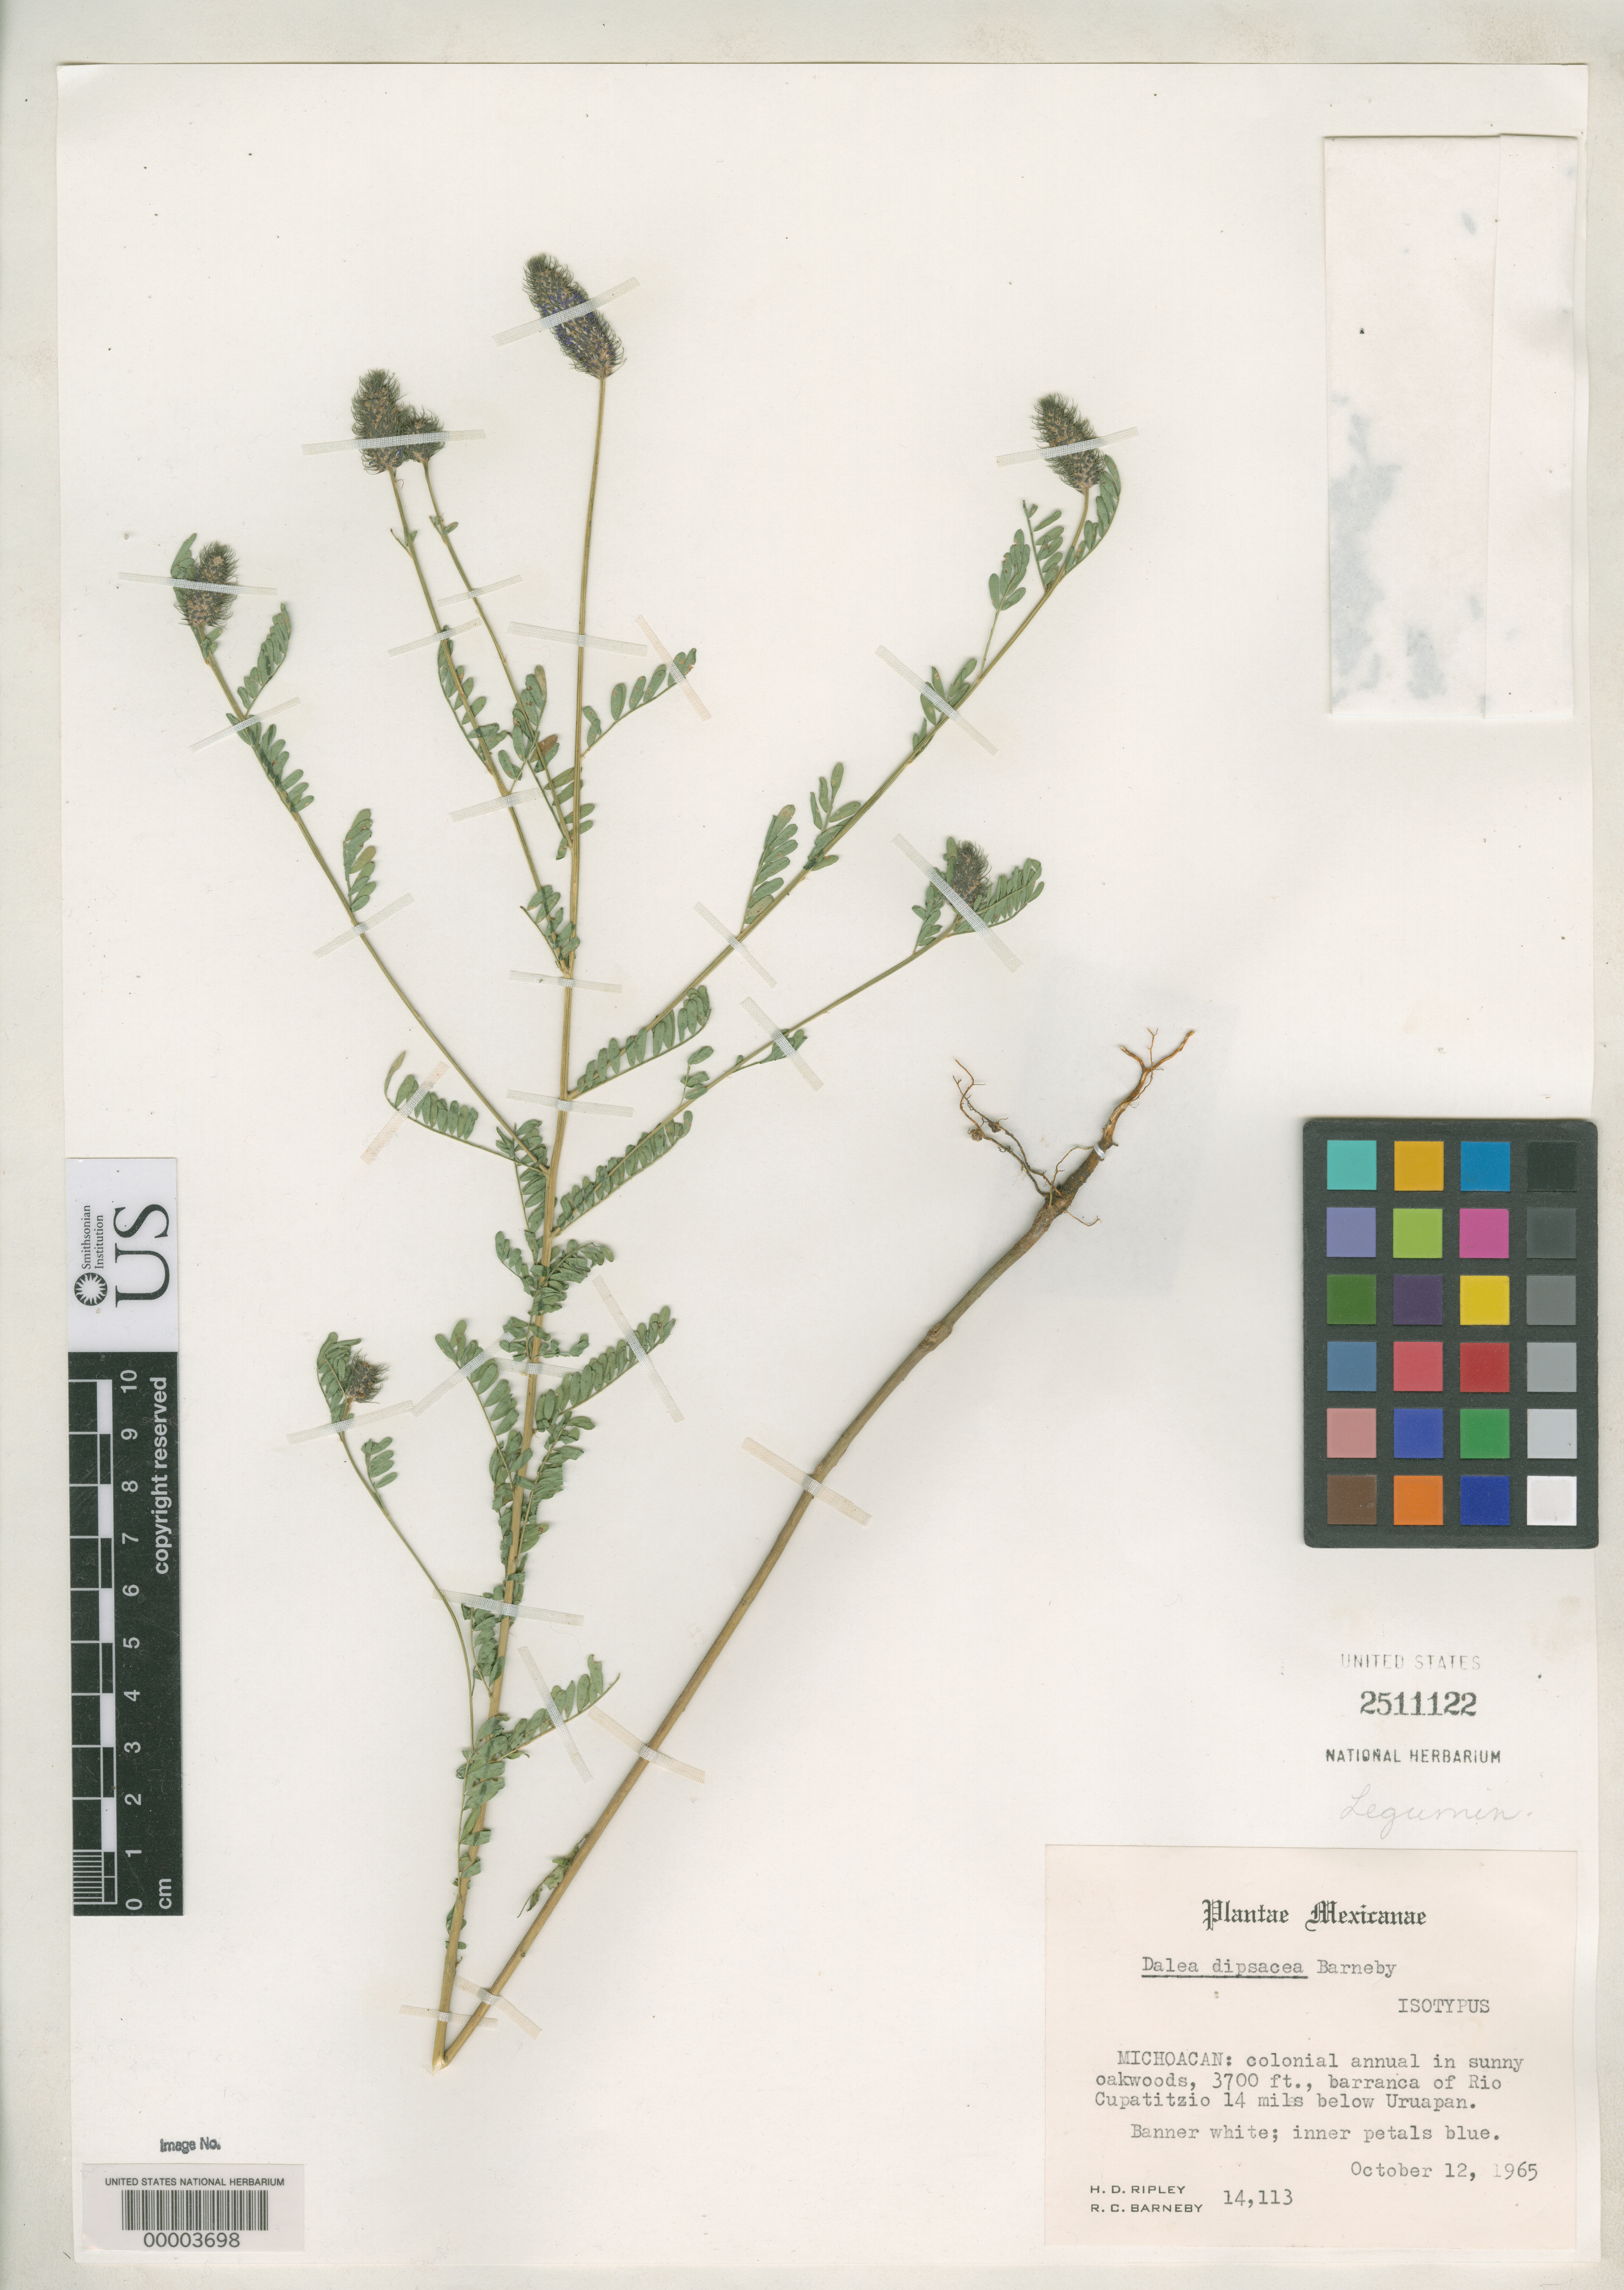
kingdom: Plantae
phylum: Tracheophyta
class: Magnoliopsida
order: Fabales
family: Fabaceae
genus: Dalea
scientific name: Dalea dipsacea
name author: Barneby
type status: Isotype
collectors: H. Ripley & R. C. Barneby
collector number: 14113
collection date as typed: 12 Oct 1965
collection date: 1965-10-12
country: Mexico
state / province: Michoacán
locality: Uruapan.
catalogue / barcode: US 2511122